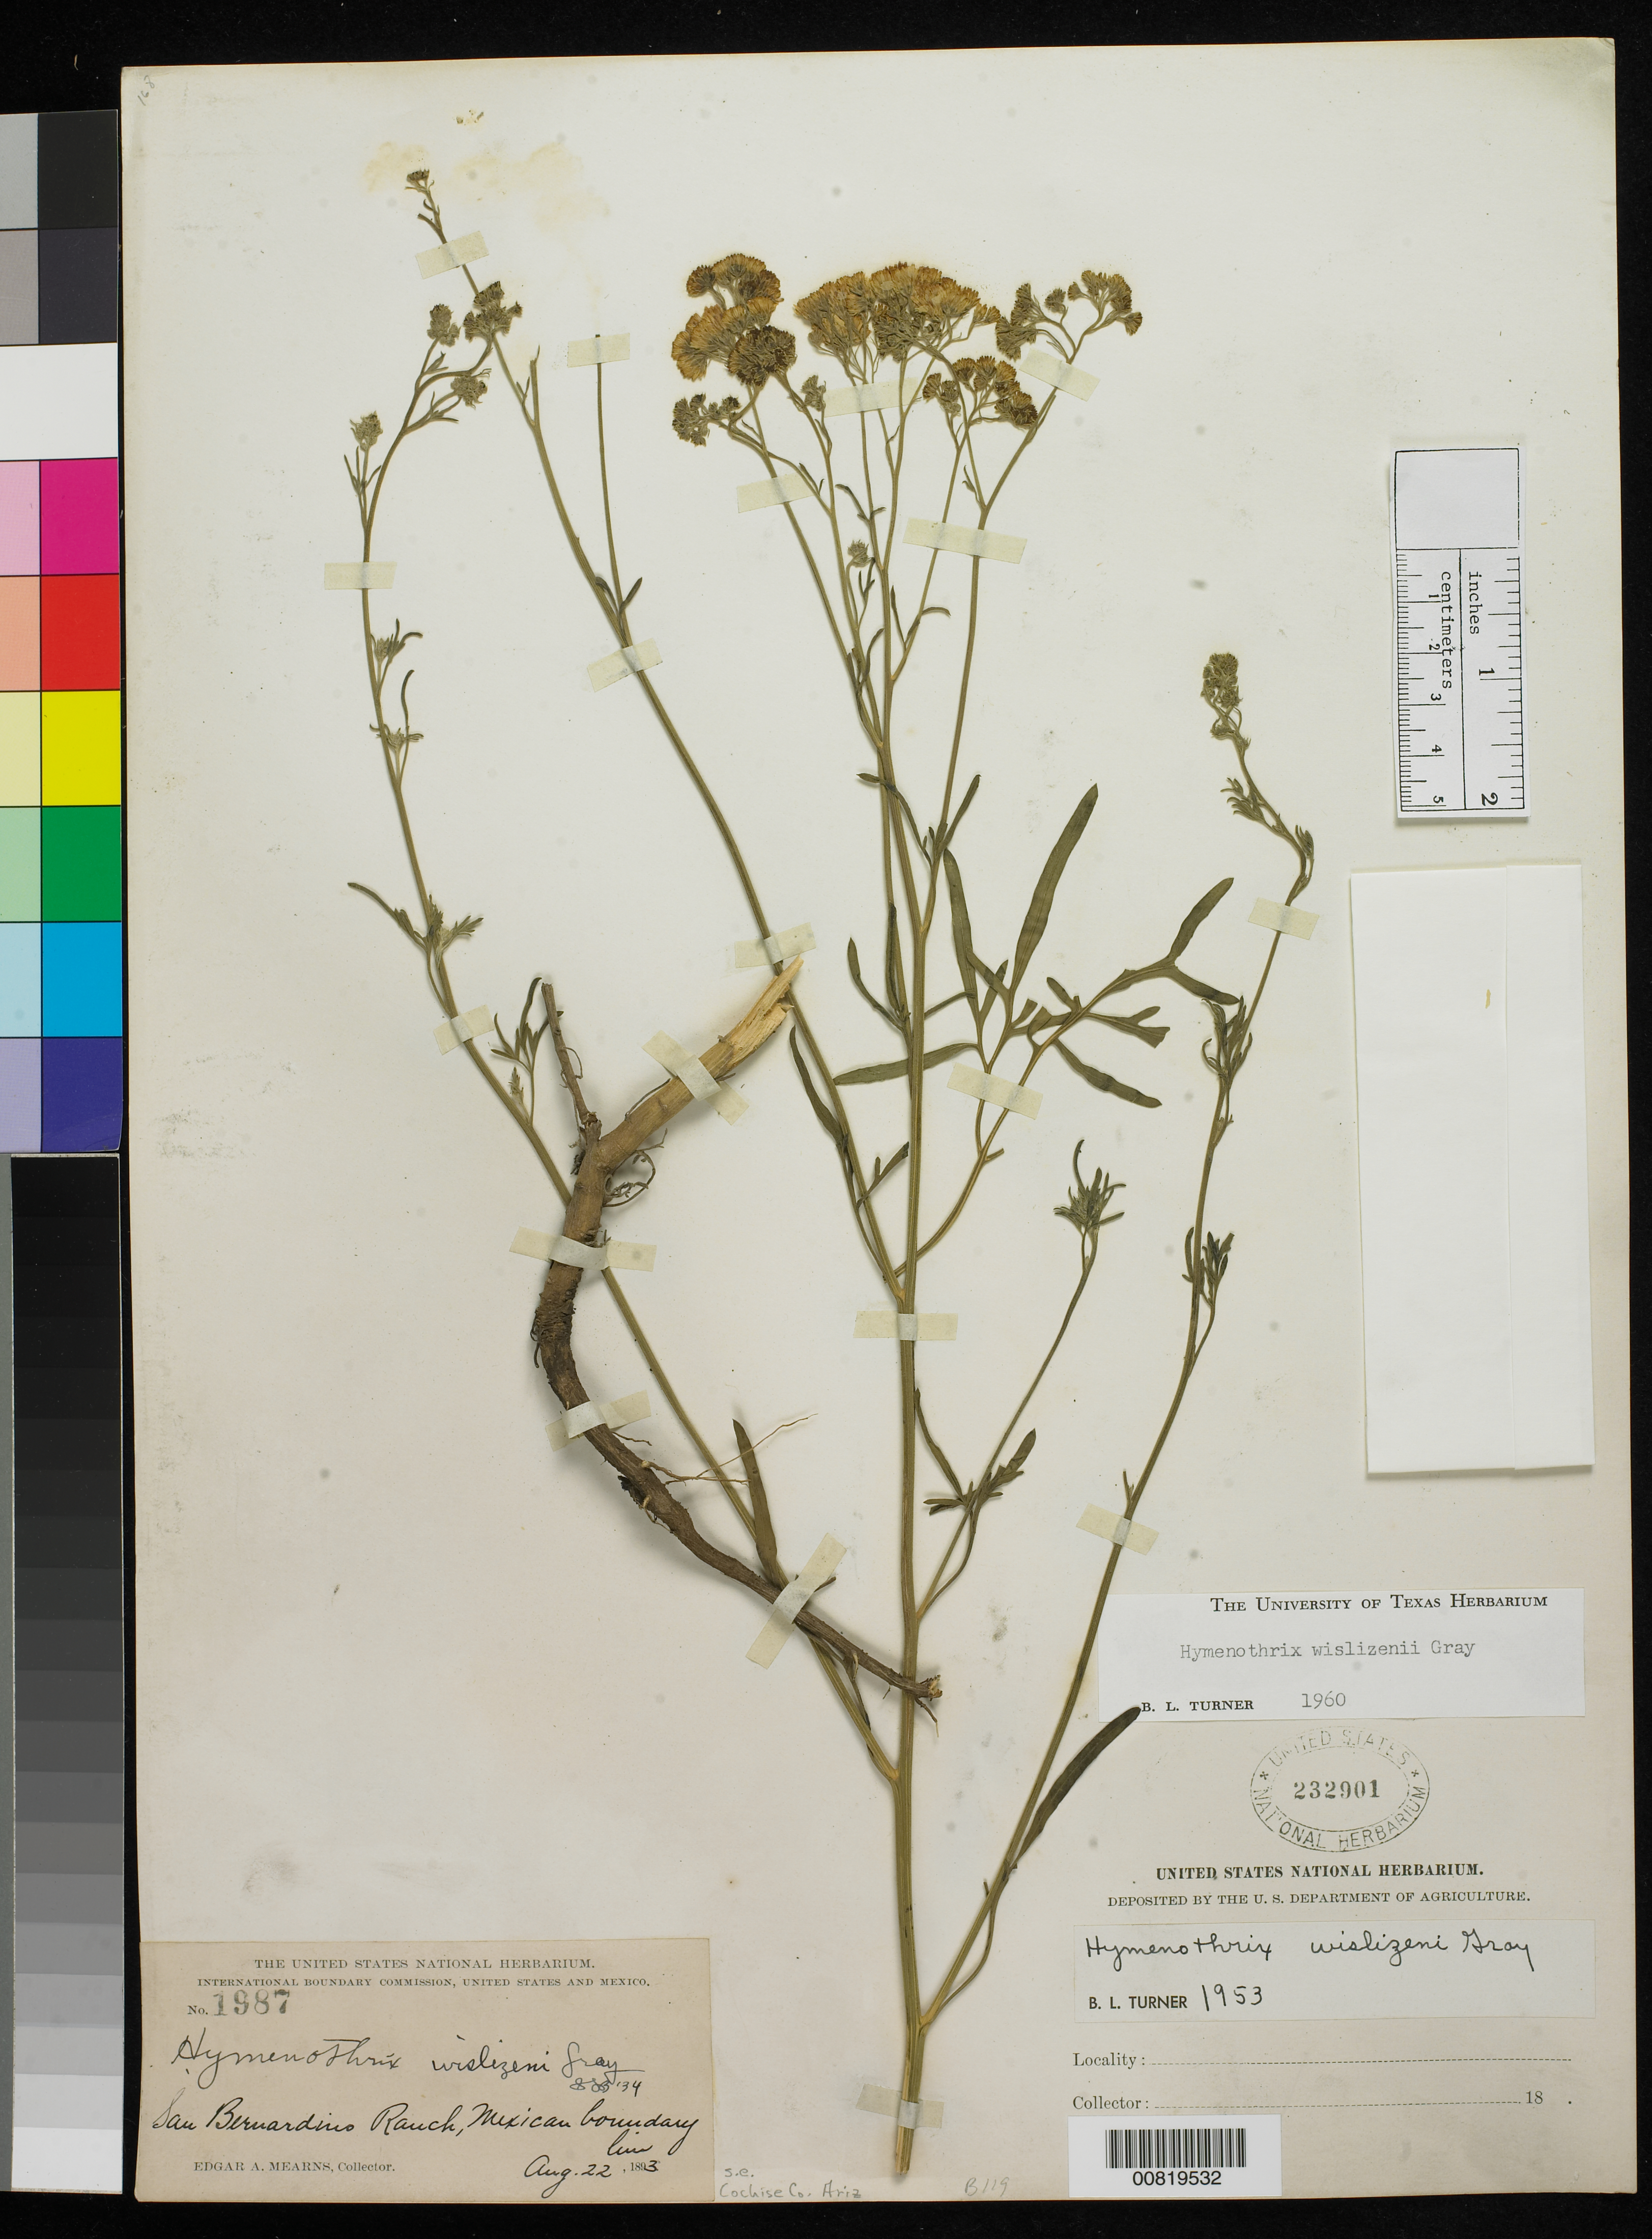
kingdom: Plantae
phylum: Tracheophyta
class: Magnoliopsida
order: Asterales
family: Asteraceae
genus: Hymenothrix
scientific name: Hymenothrix wislizenii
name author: A. Gray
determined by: Turner, B. L.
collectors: E. A. Mearns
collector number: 1987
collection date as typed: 22 Aug 1893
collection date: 1893-08-22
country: United States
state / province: Arizona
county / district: Cochise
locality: San Bernardino Ranch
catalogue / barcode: US 232901